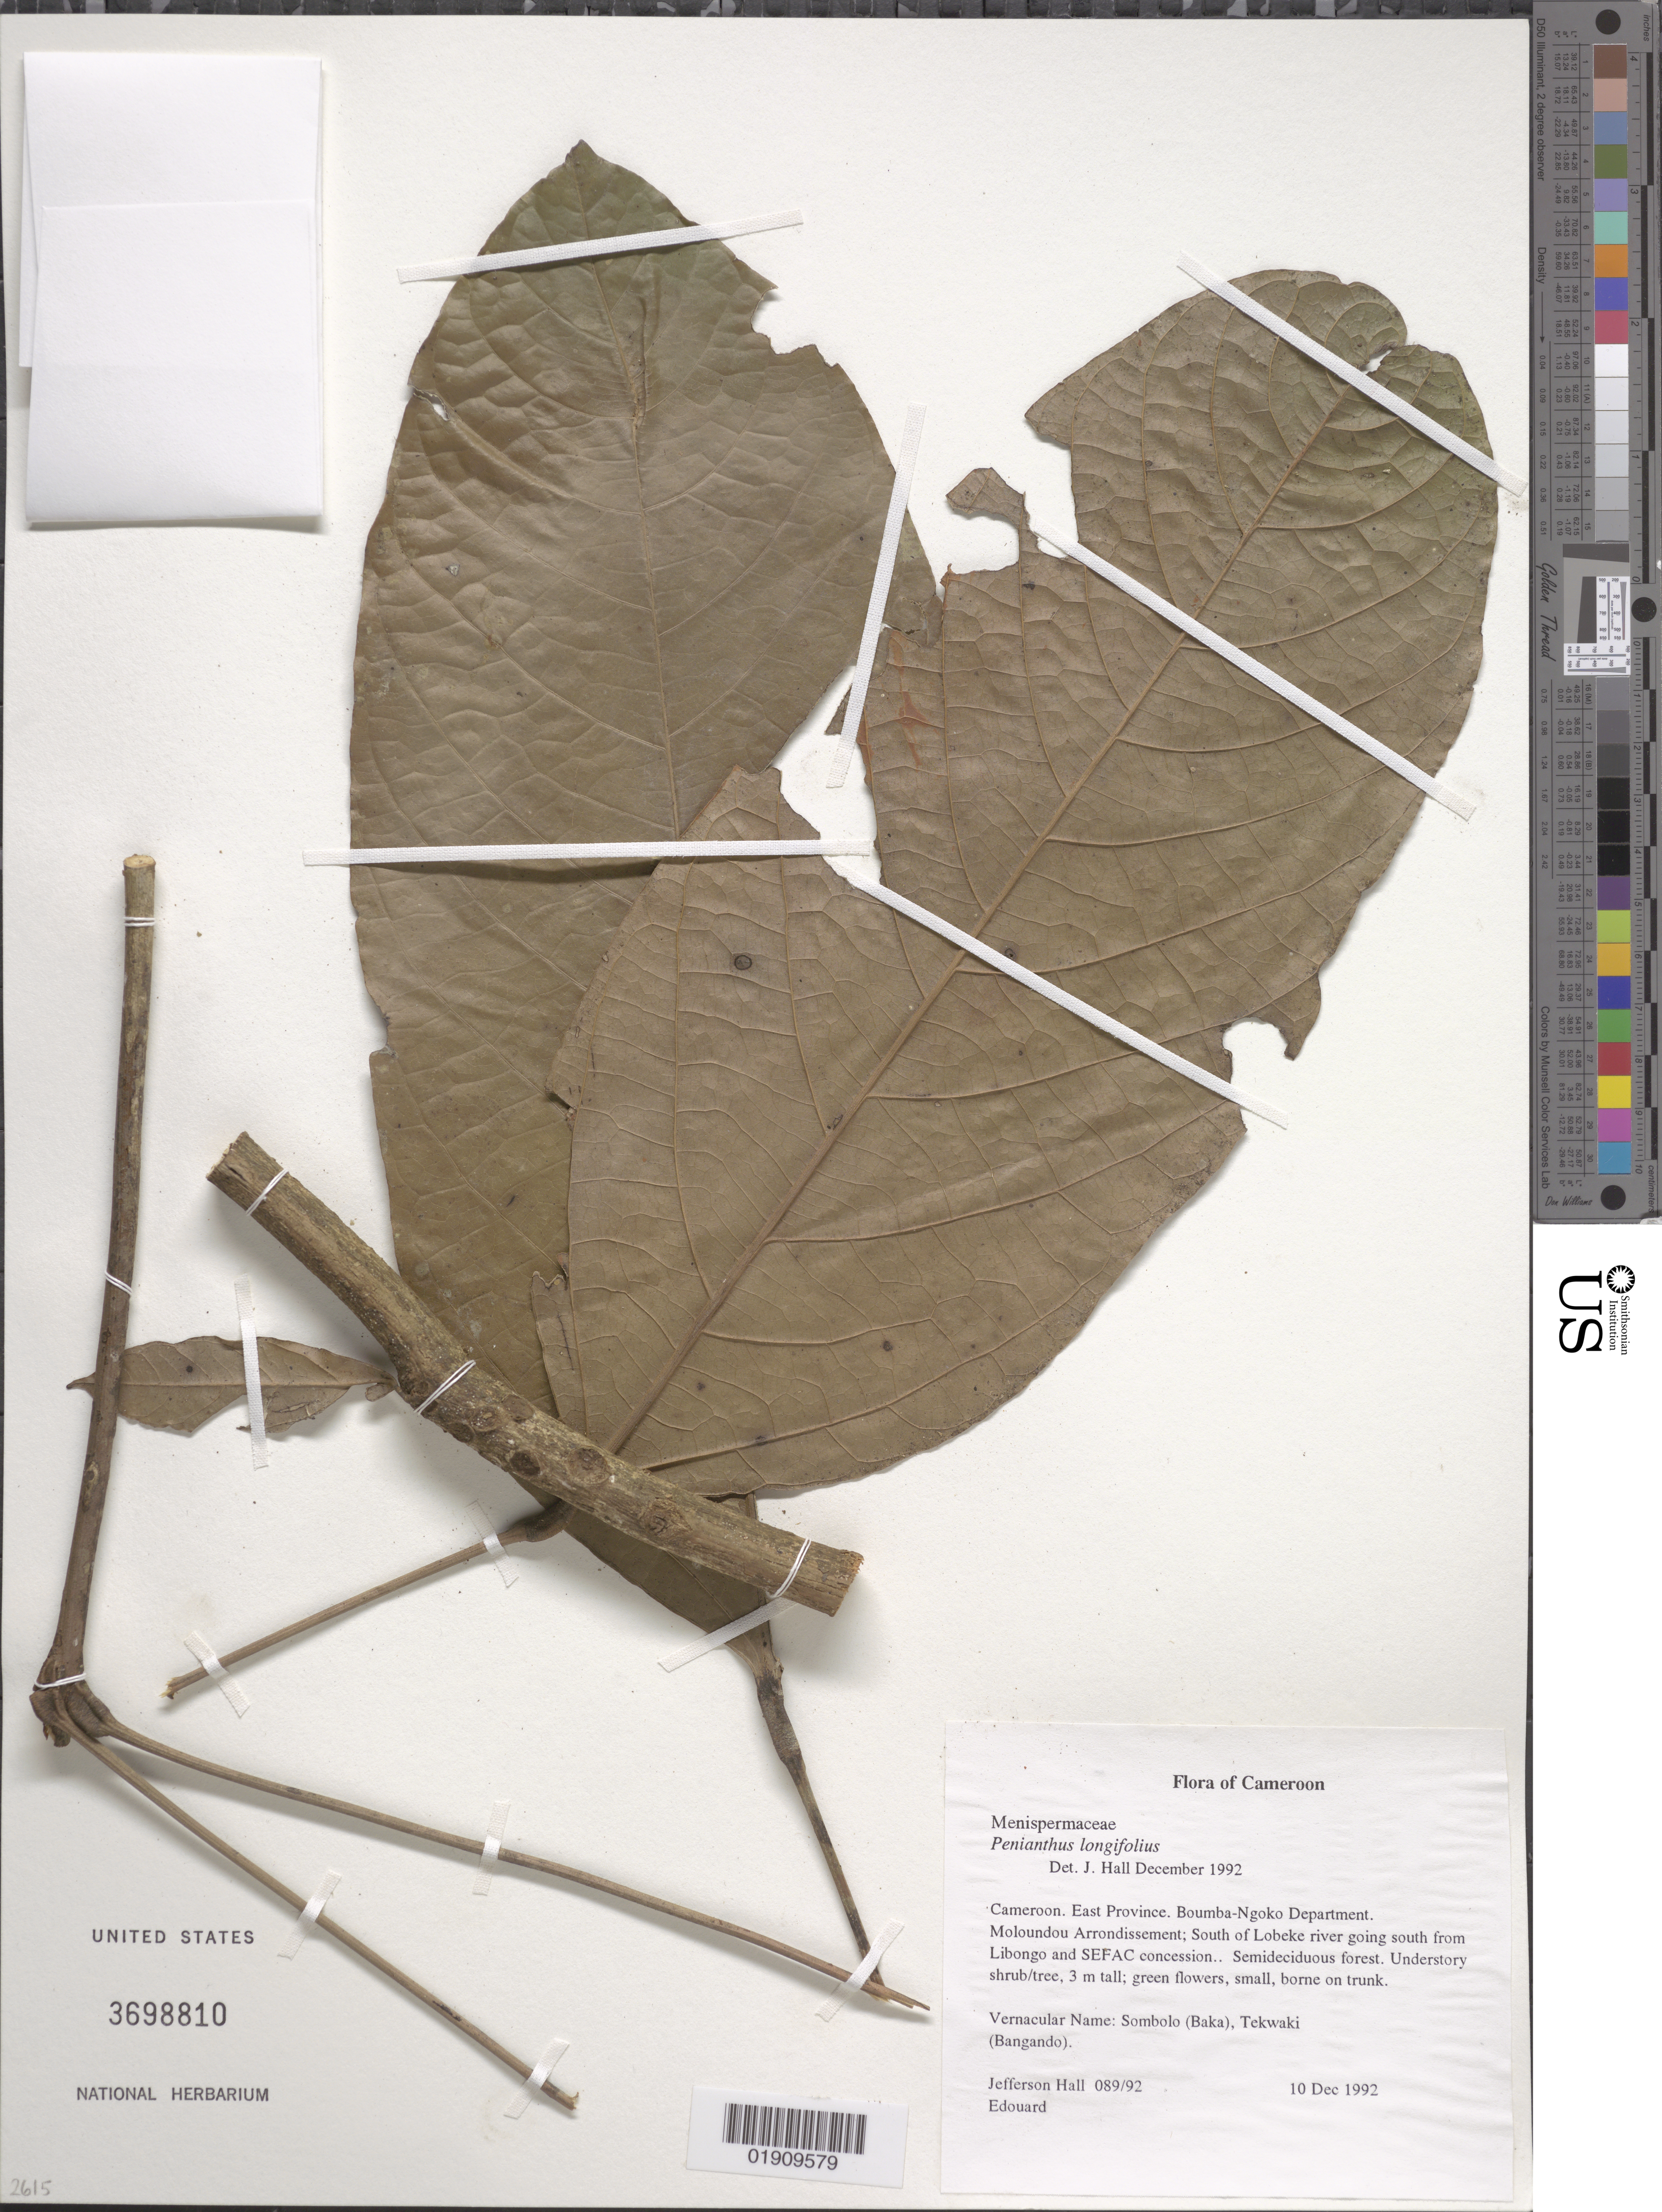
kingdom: Plantae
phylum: Tracheophyta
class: Magnoliopsida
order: Ranunculales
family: Menispermaceae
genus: Penianthus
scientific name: Penianthus longifolius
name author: Diels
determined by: Hall, J.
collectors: J. Hall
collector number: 089/92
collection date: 1992-12-10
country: Cameroon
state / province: Est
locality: Boumba-Ngoko Department. Boumba-Ngoko Department. Moloundou Arroundissement; South of Lobeke river, south of Libongo and SEFAC concession.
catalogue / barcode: US 3698810